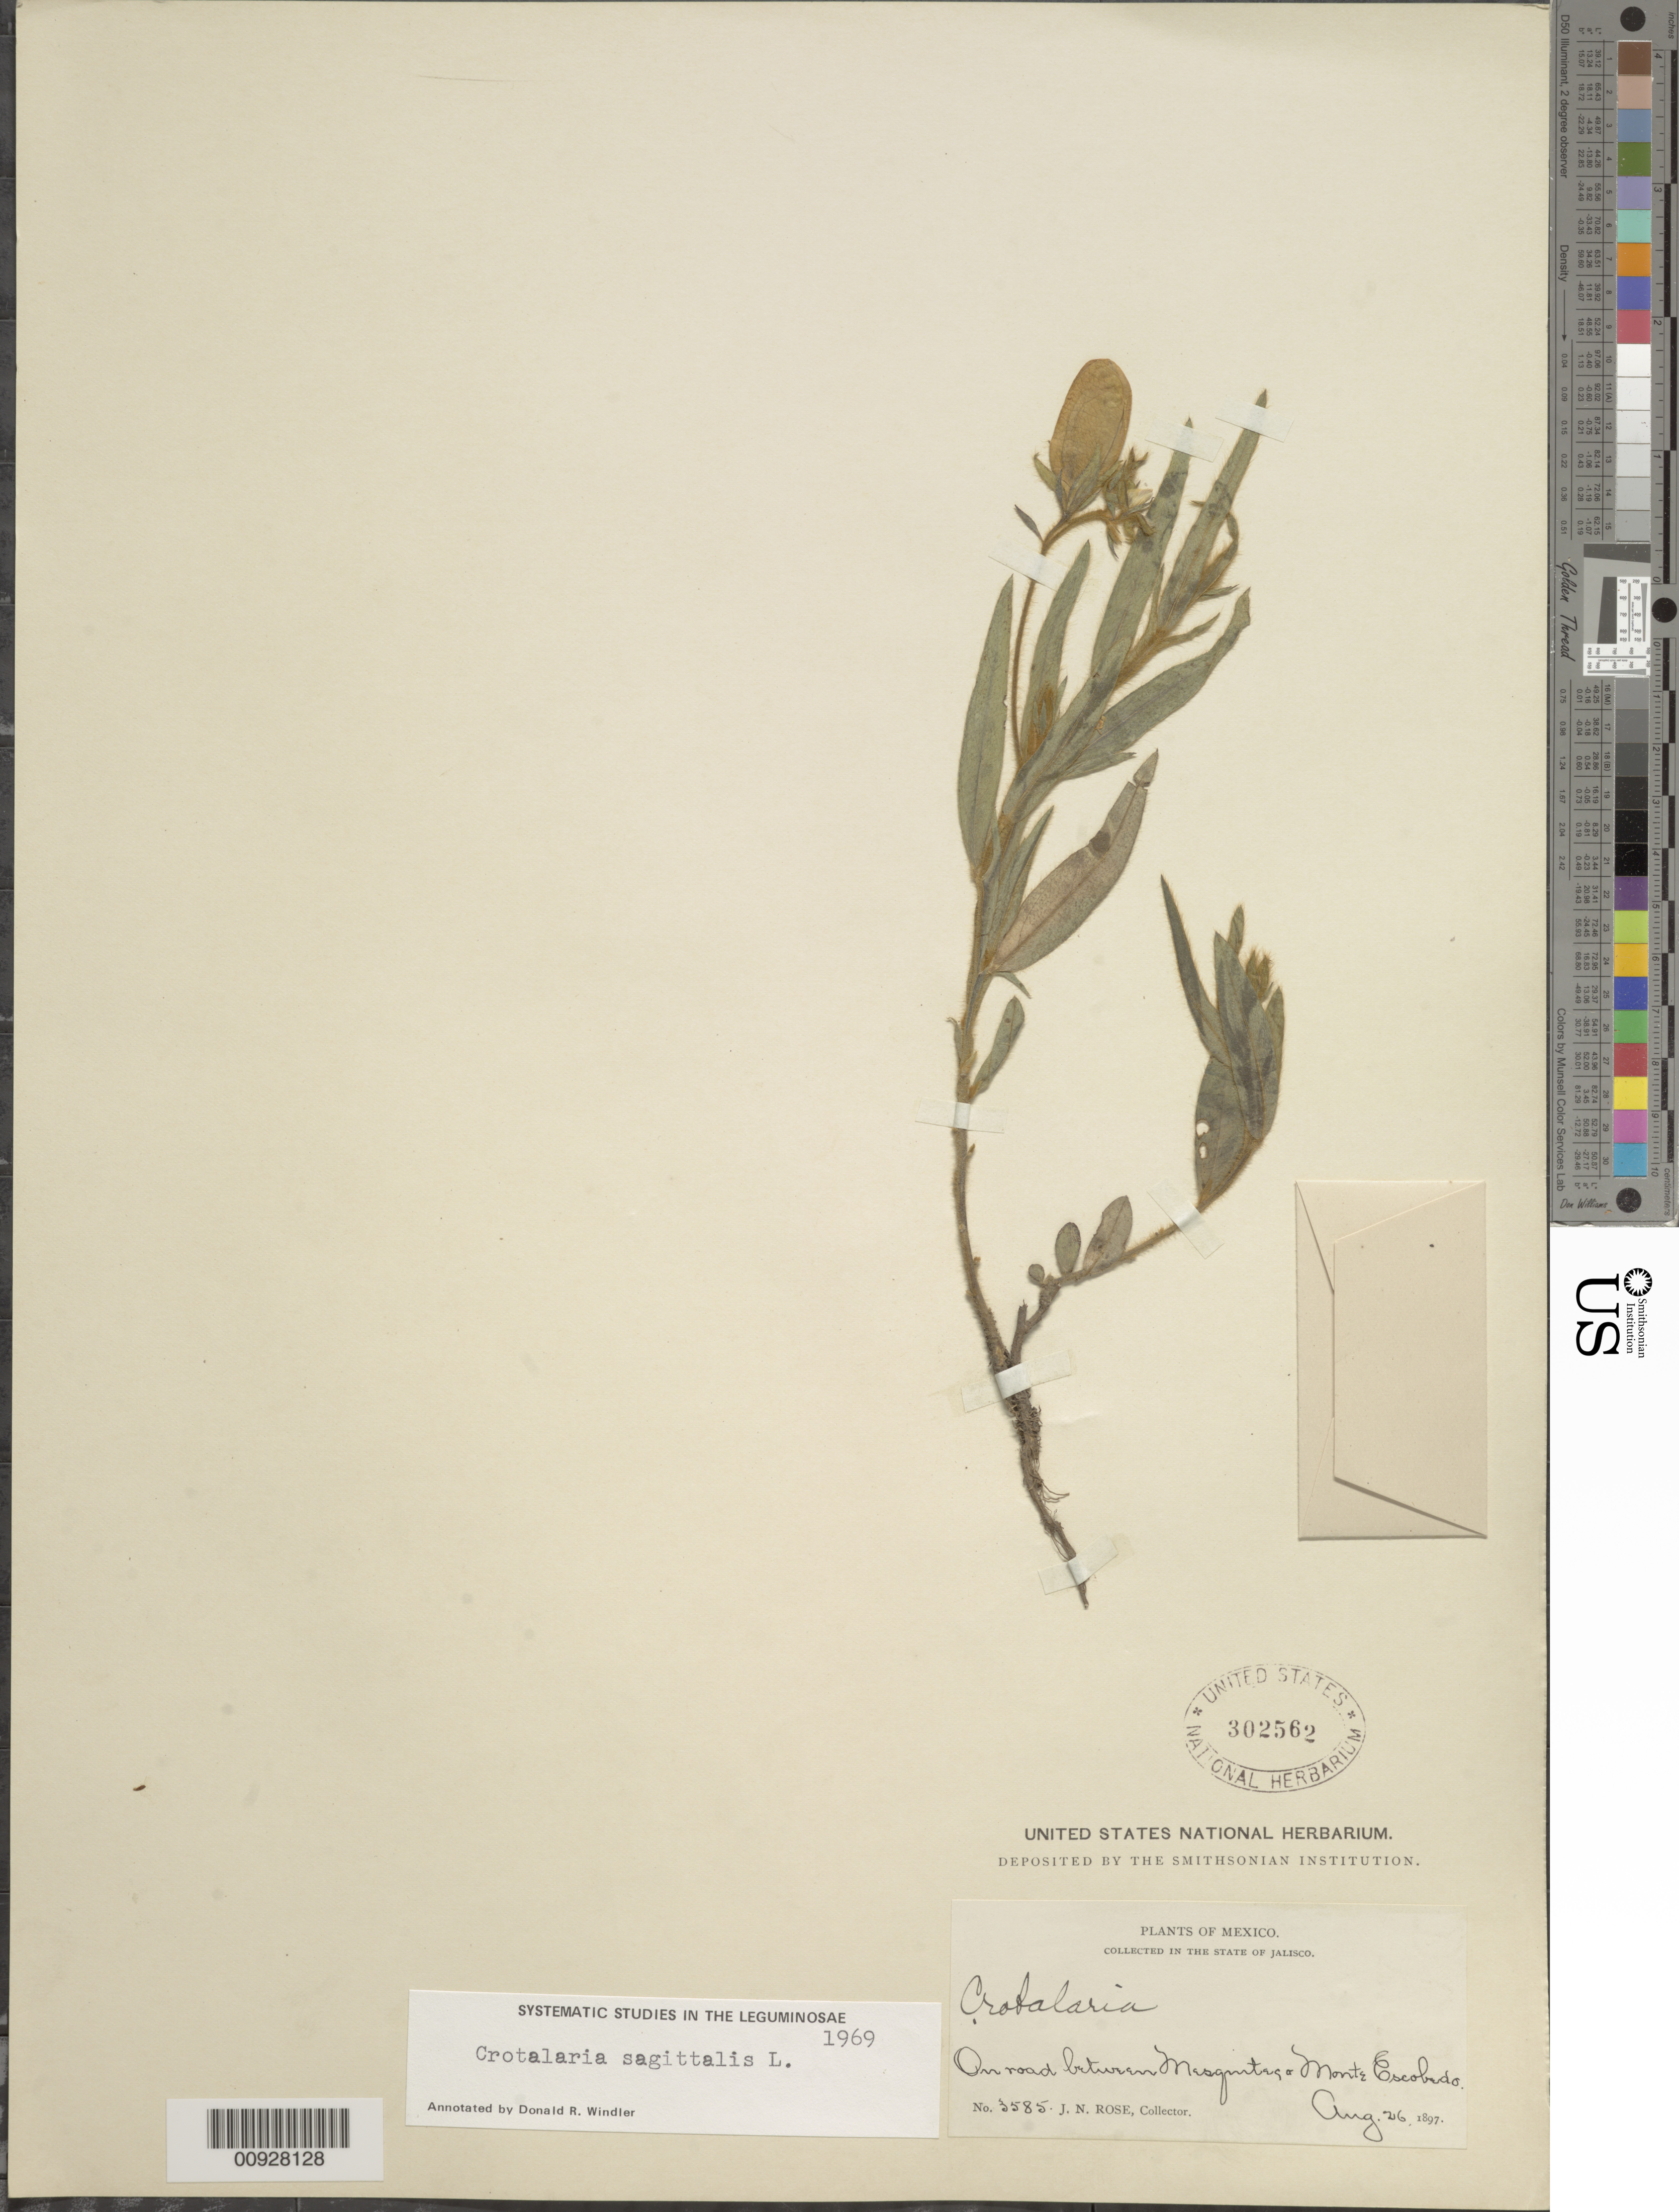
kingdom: Plantae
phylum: Tracheophyta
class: Magnoliopsida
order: Fabales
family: Fabaceae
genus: Crotalaria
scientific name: Crotalaria sagittalis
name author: L.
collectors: J. N. Rose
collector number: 3585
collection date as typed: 26 Aug 1897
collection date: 1897-08-26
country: Mexico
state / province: Jalisco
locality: On road between Mesquites & Monte Escobedo, State of Jalisco.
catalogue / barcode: US 302562